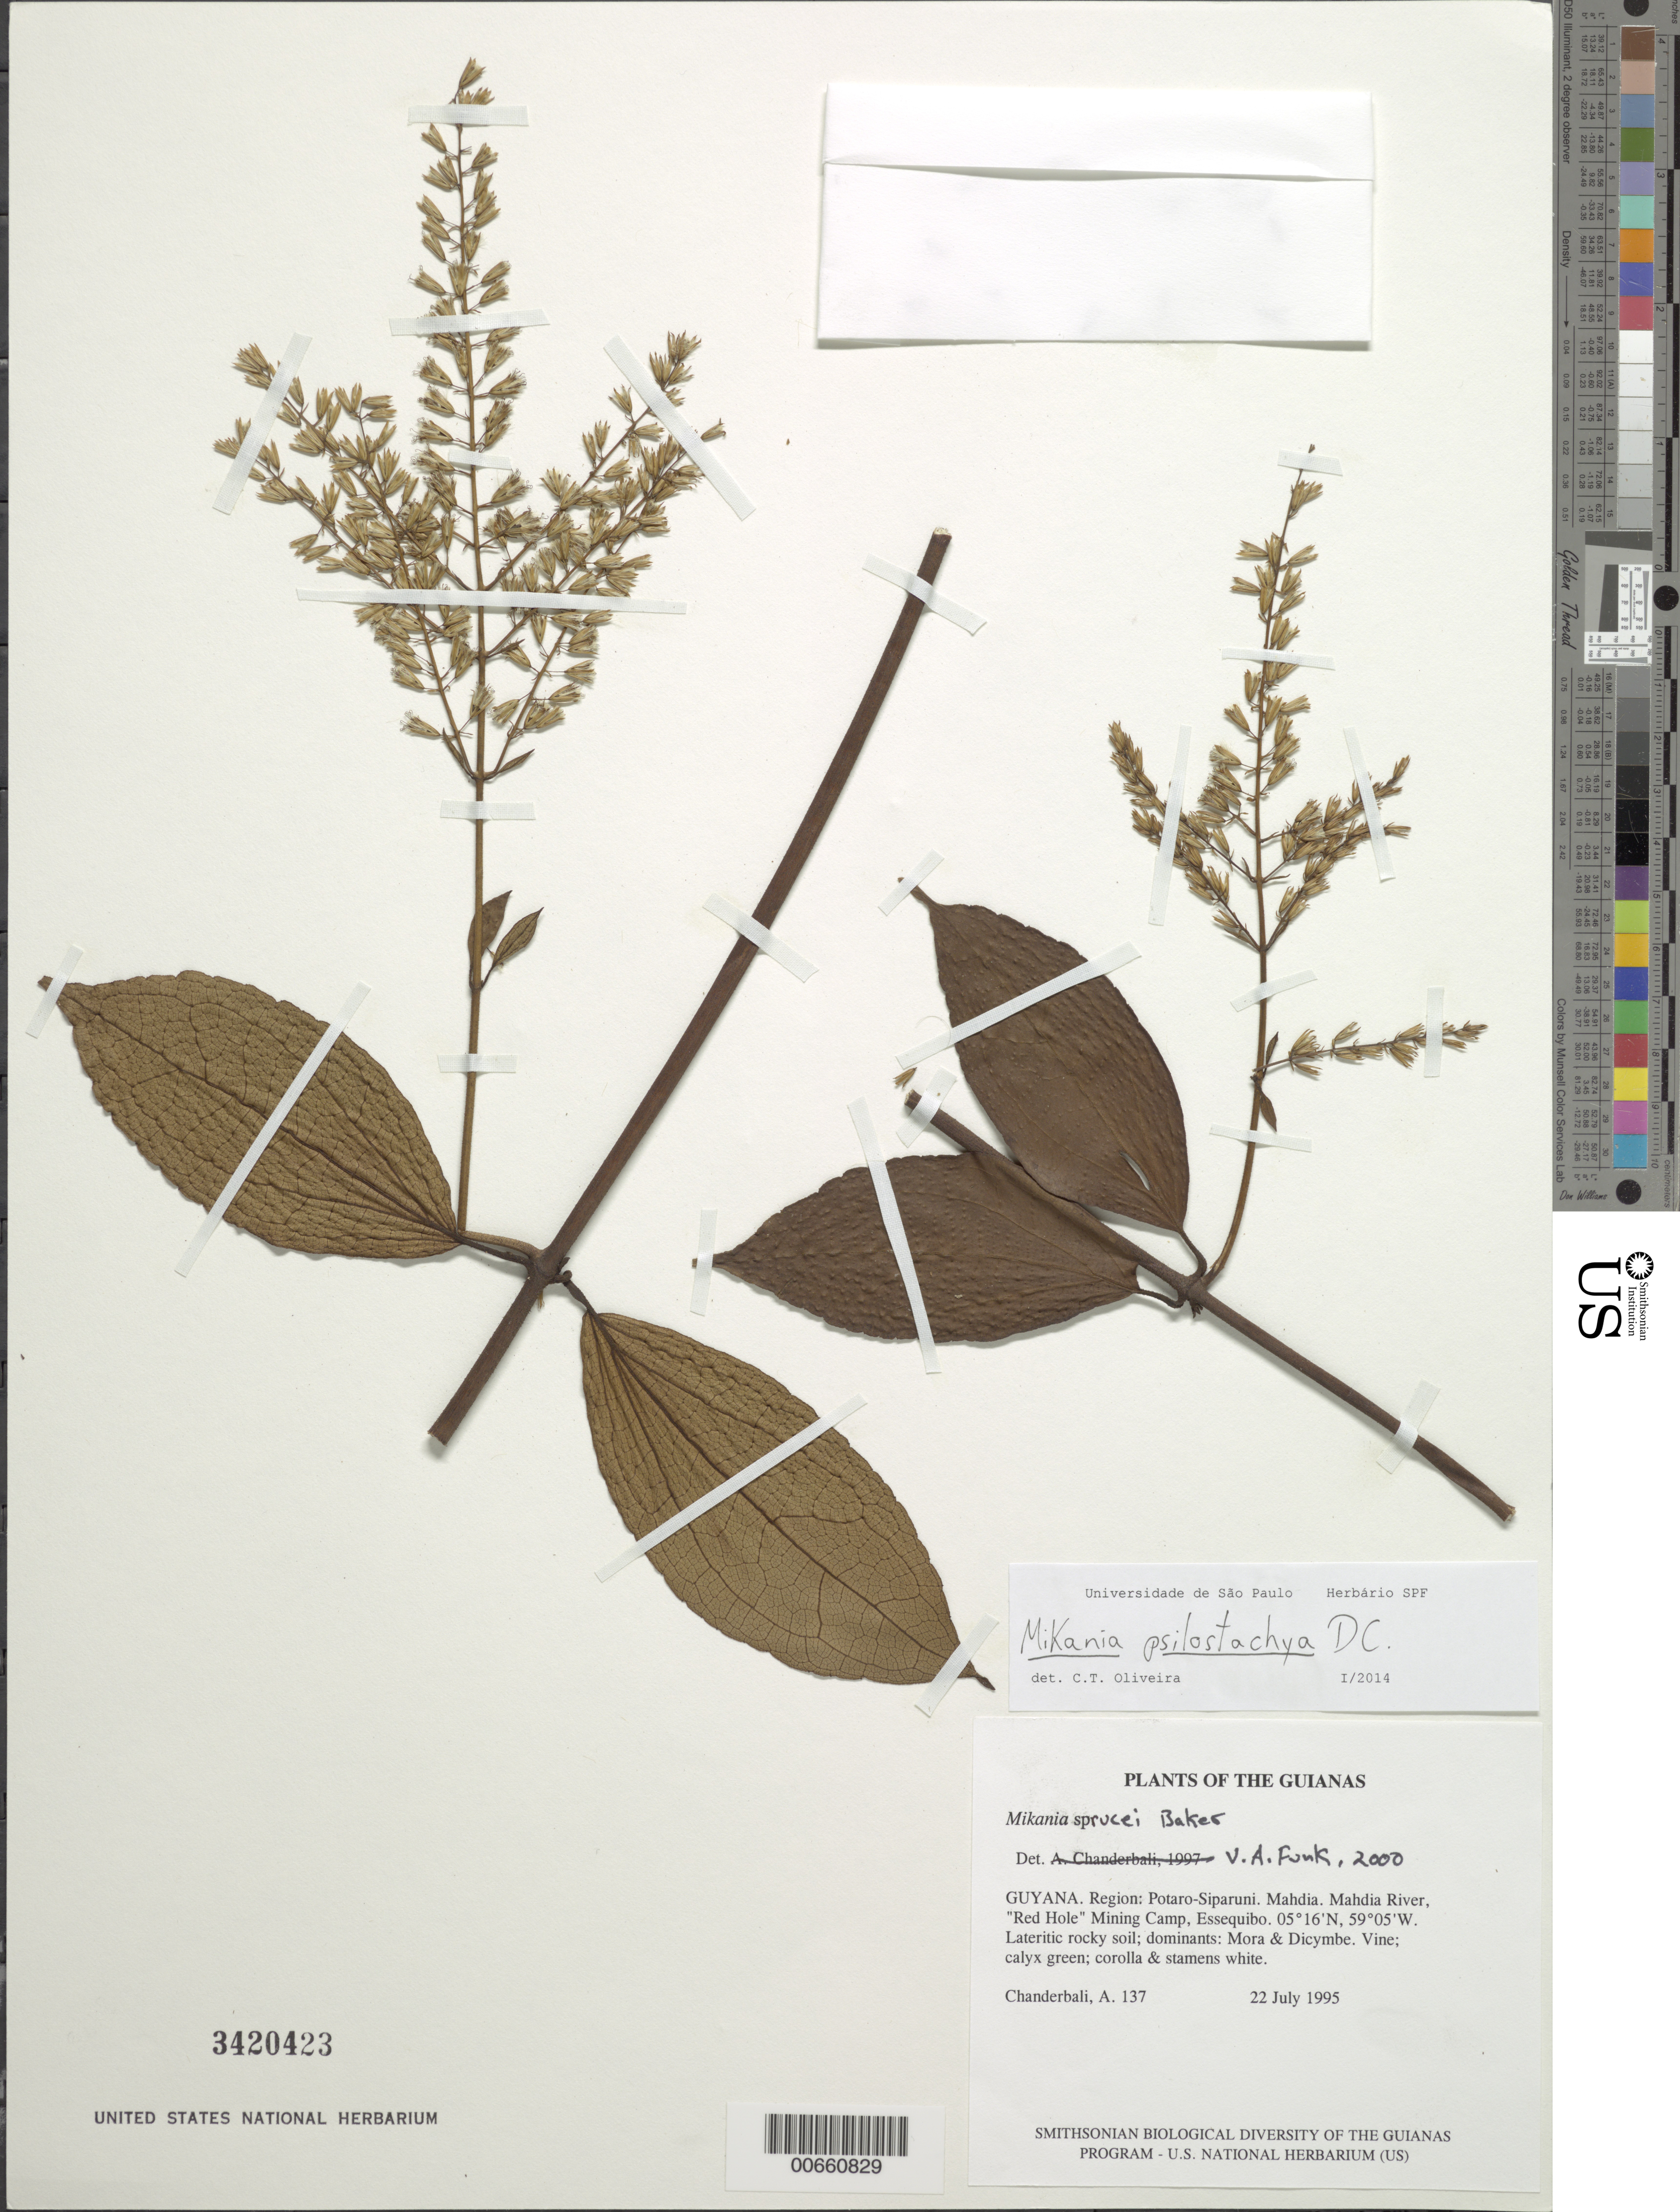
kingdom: Plantae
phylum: Tracheophyta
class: Magnoliopsida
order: Asterales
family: Asteraceae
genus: Mikania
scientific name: Mikania psilostachya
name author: DC.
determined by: Oliveira, C. T.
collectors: A. S. Chanderbali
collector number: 137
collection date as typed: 22 July 1995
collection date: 1995-07-22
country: Guyana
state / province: Potaro-Siparuni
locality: Mahdia. Mahdia River, "Red Hole" Mining Camp, Essequibo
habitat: Lateritic rocky soil; dominants: Mora & Dicymbe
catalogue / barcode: US 3420423